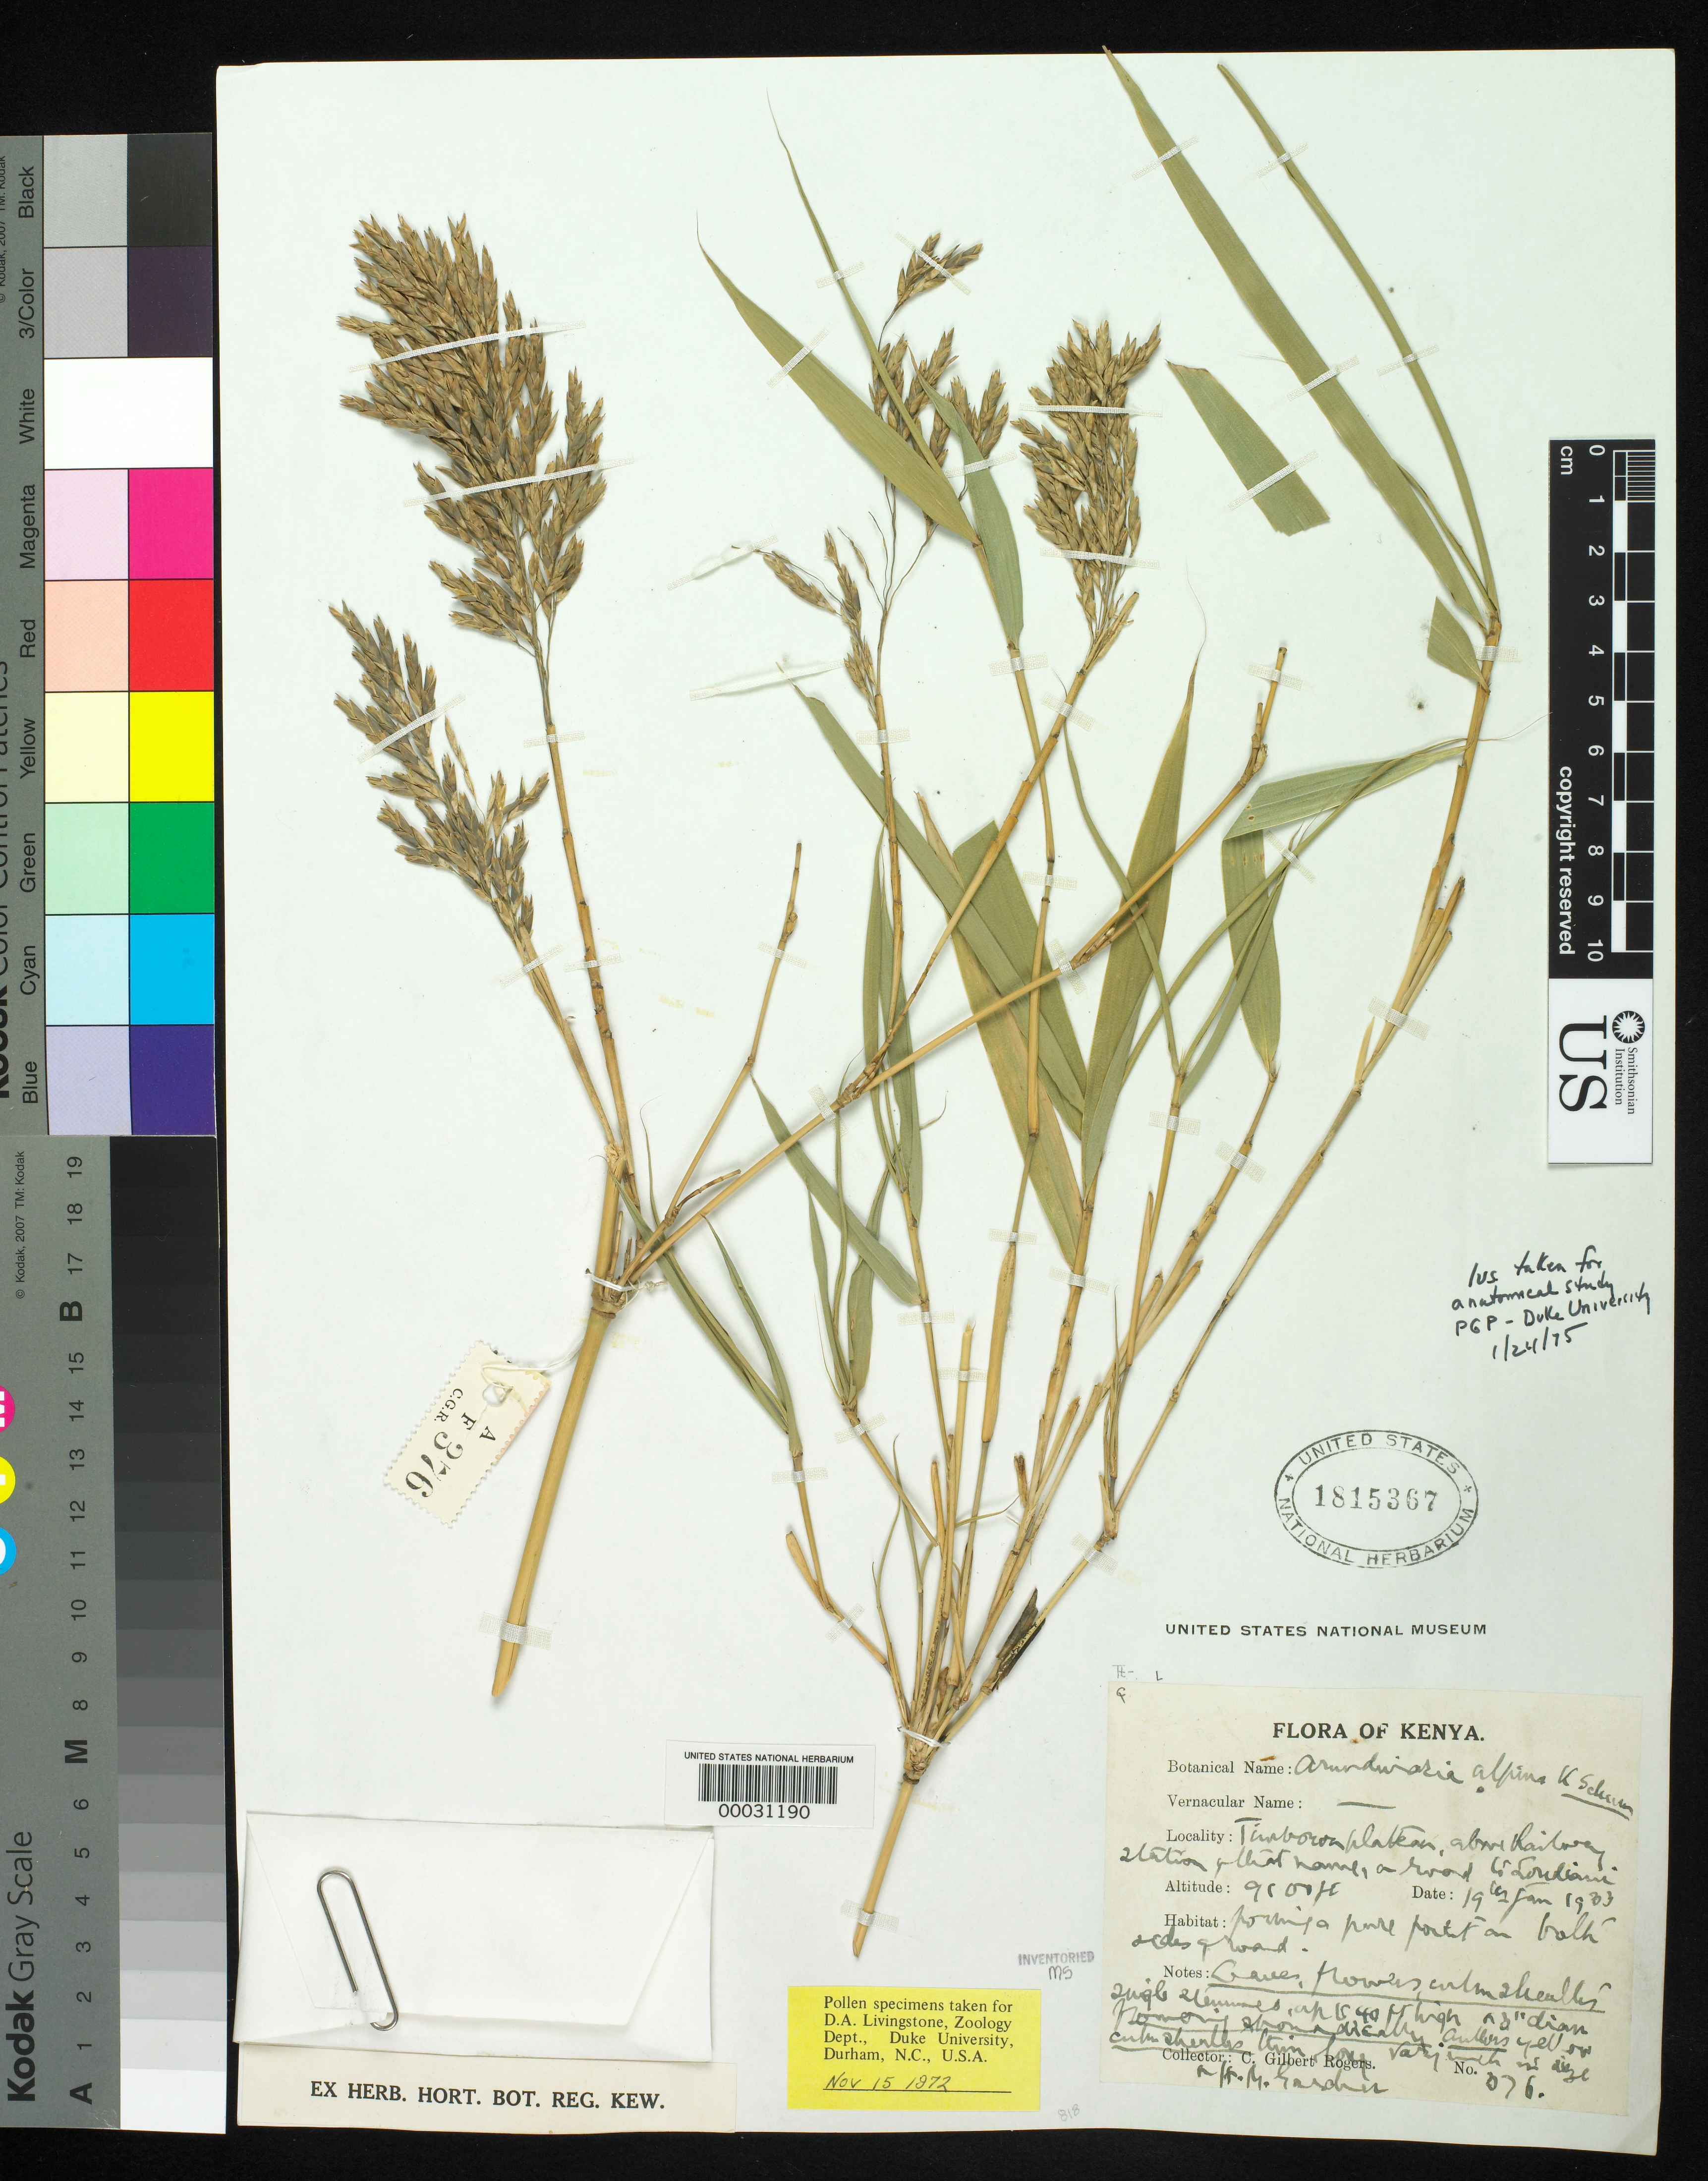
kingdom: Plantae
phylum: Tracheophyta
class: Liliopsida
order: Poales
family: Poaceae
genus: Oldeania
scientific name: Oldeania alpina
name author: (K. Schum.) Stapleton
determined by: Poaceae Reorganization Project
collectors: C. Rodgers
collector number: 376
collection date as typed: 19 Jan 1933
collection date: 1933-01-19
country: Kenya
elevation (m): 2774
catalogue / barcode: US 1815367